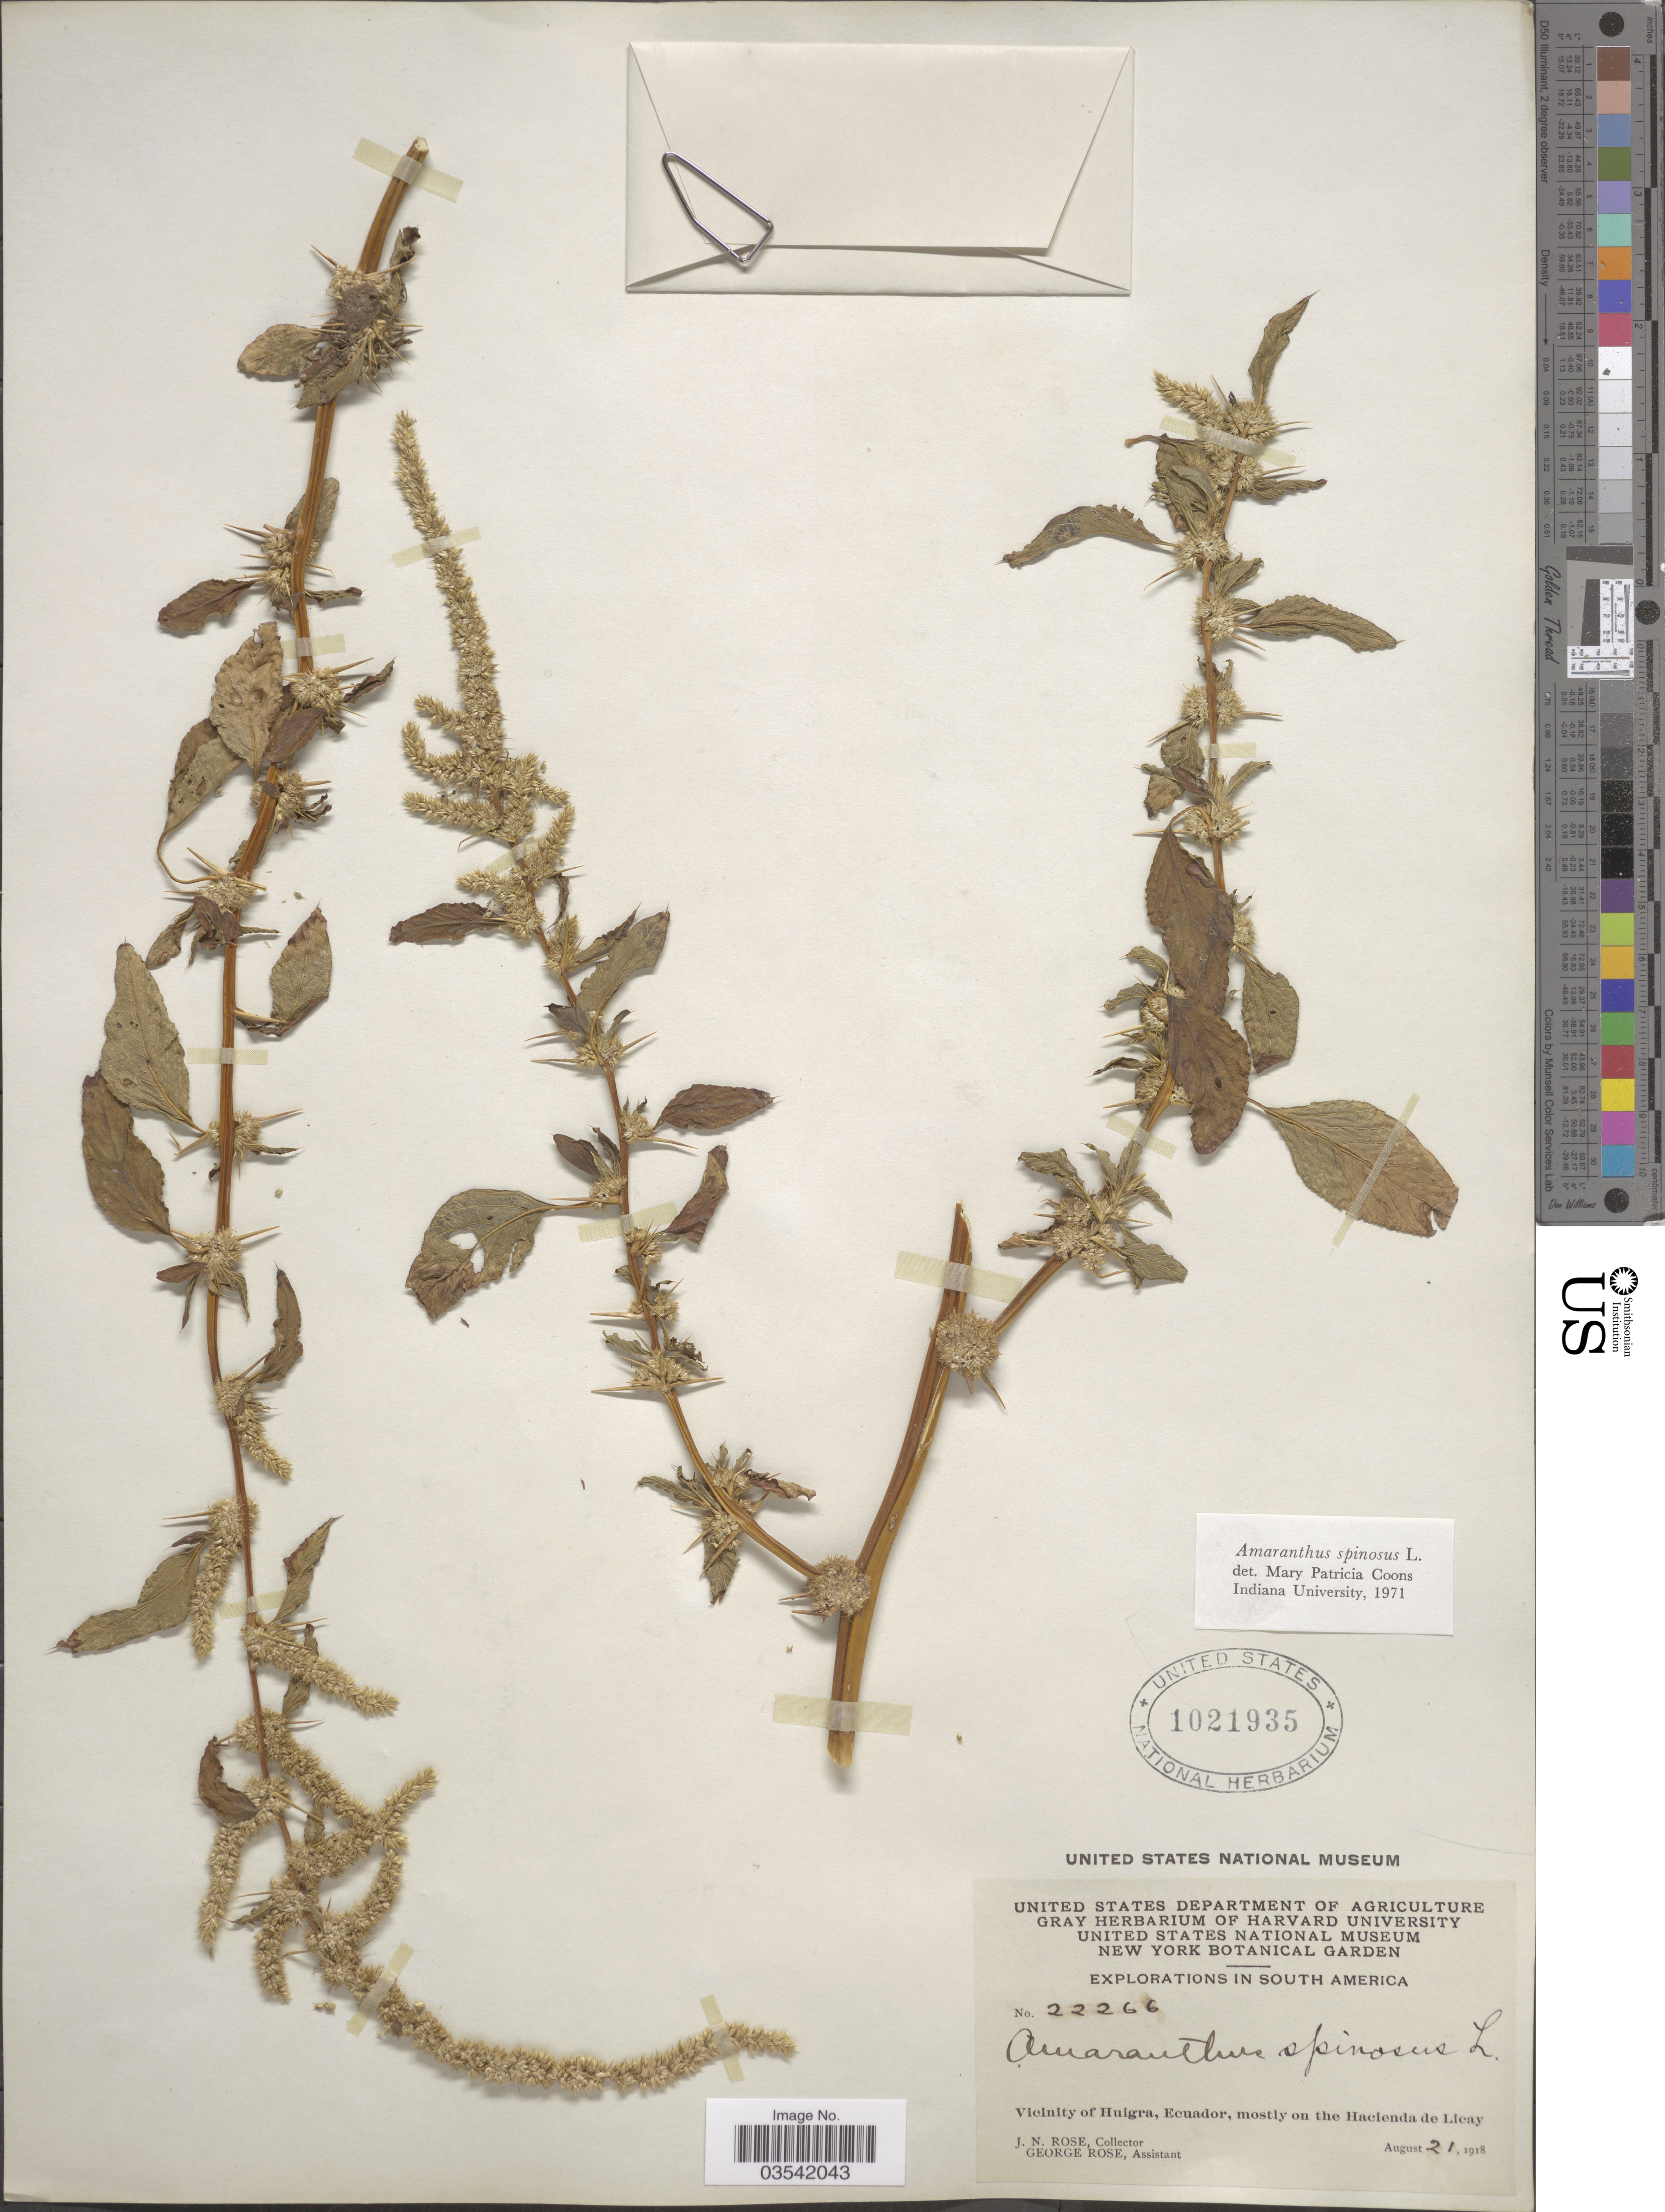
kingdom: Plantae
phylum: Tracheophyta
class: Magnoliopsida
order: Caryophyllales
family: Amaranthaceae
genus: Amaranthus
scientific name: Amaranthus spinosus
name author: L.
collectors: J. N. Rose & G. Rose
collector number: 22266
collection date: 1918-08-21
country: Ecuador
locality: Vicinity of Huigra, mostly on the Hacienda de Licay.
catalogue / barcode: US 1021935